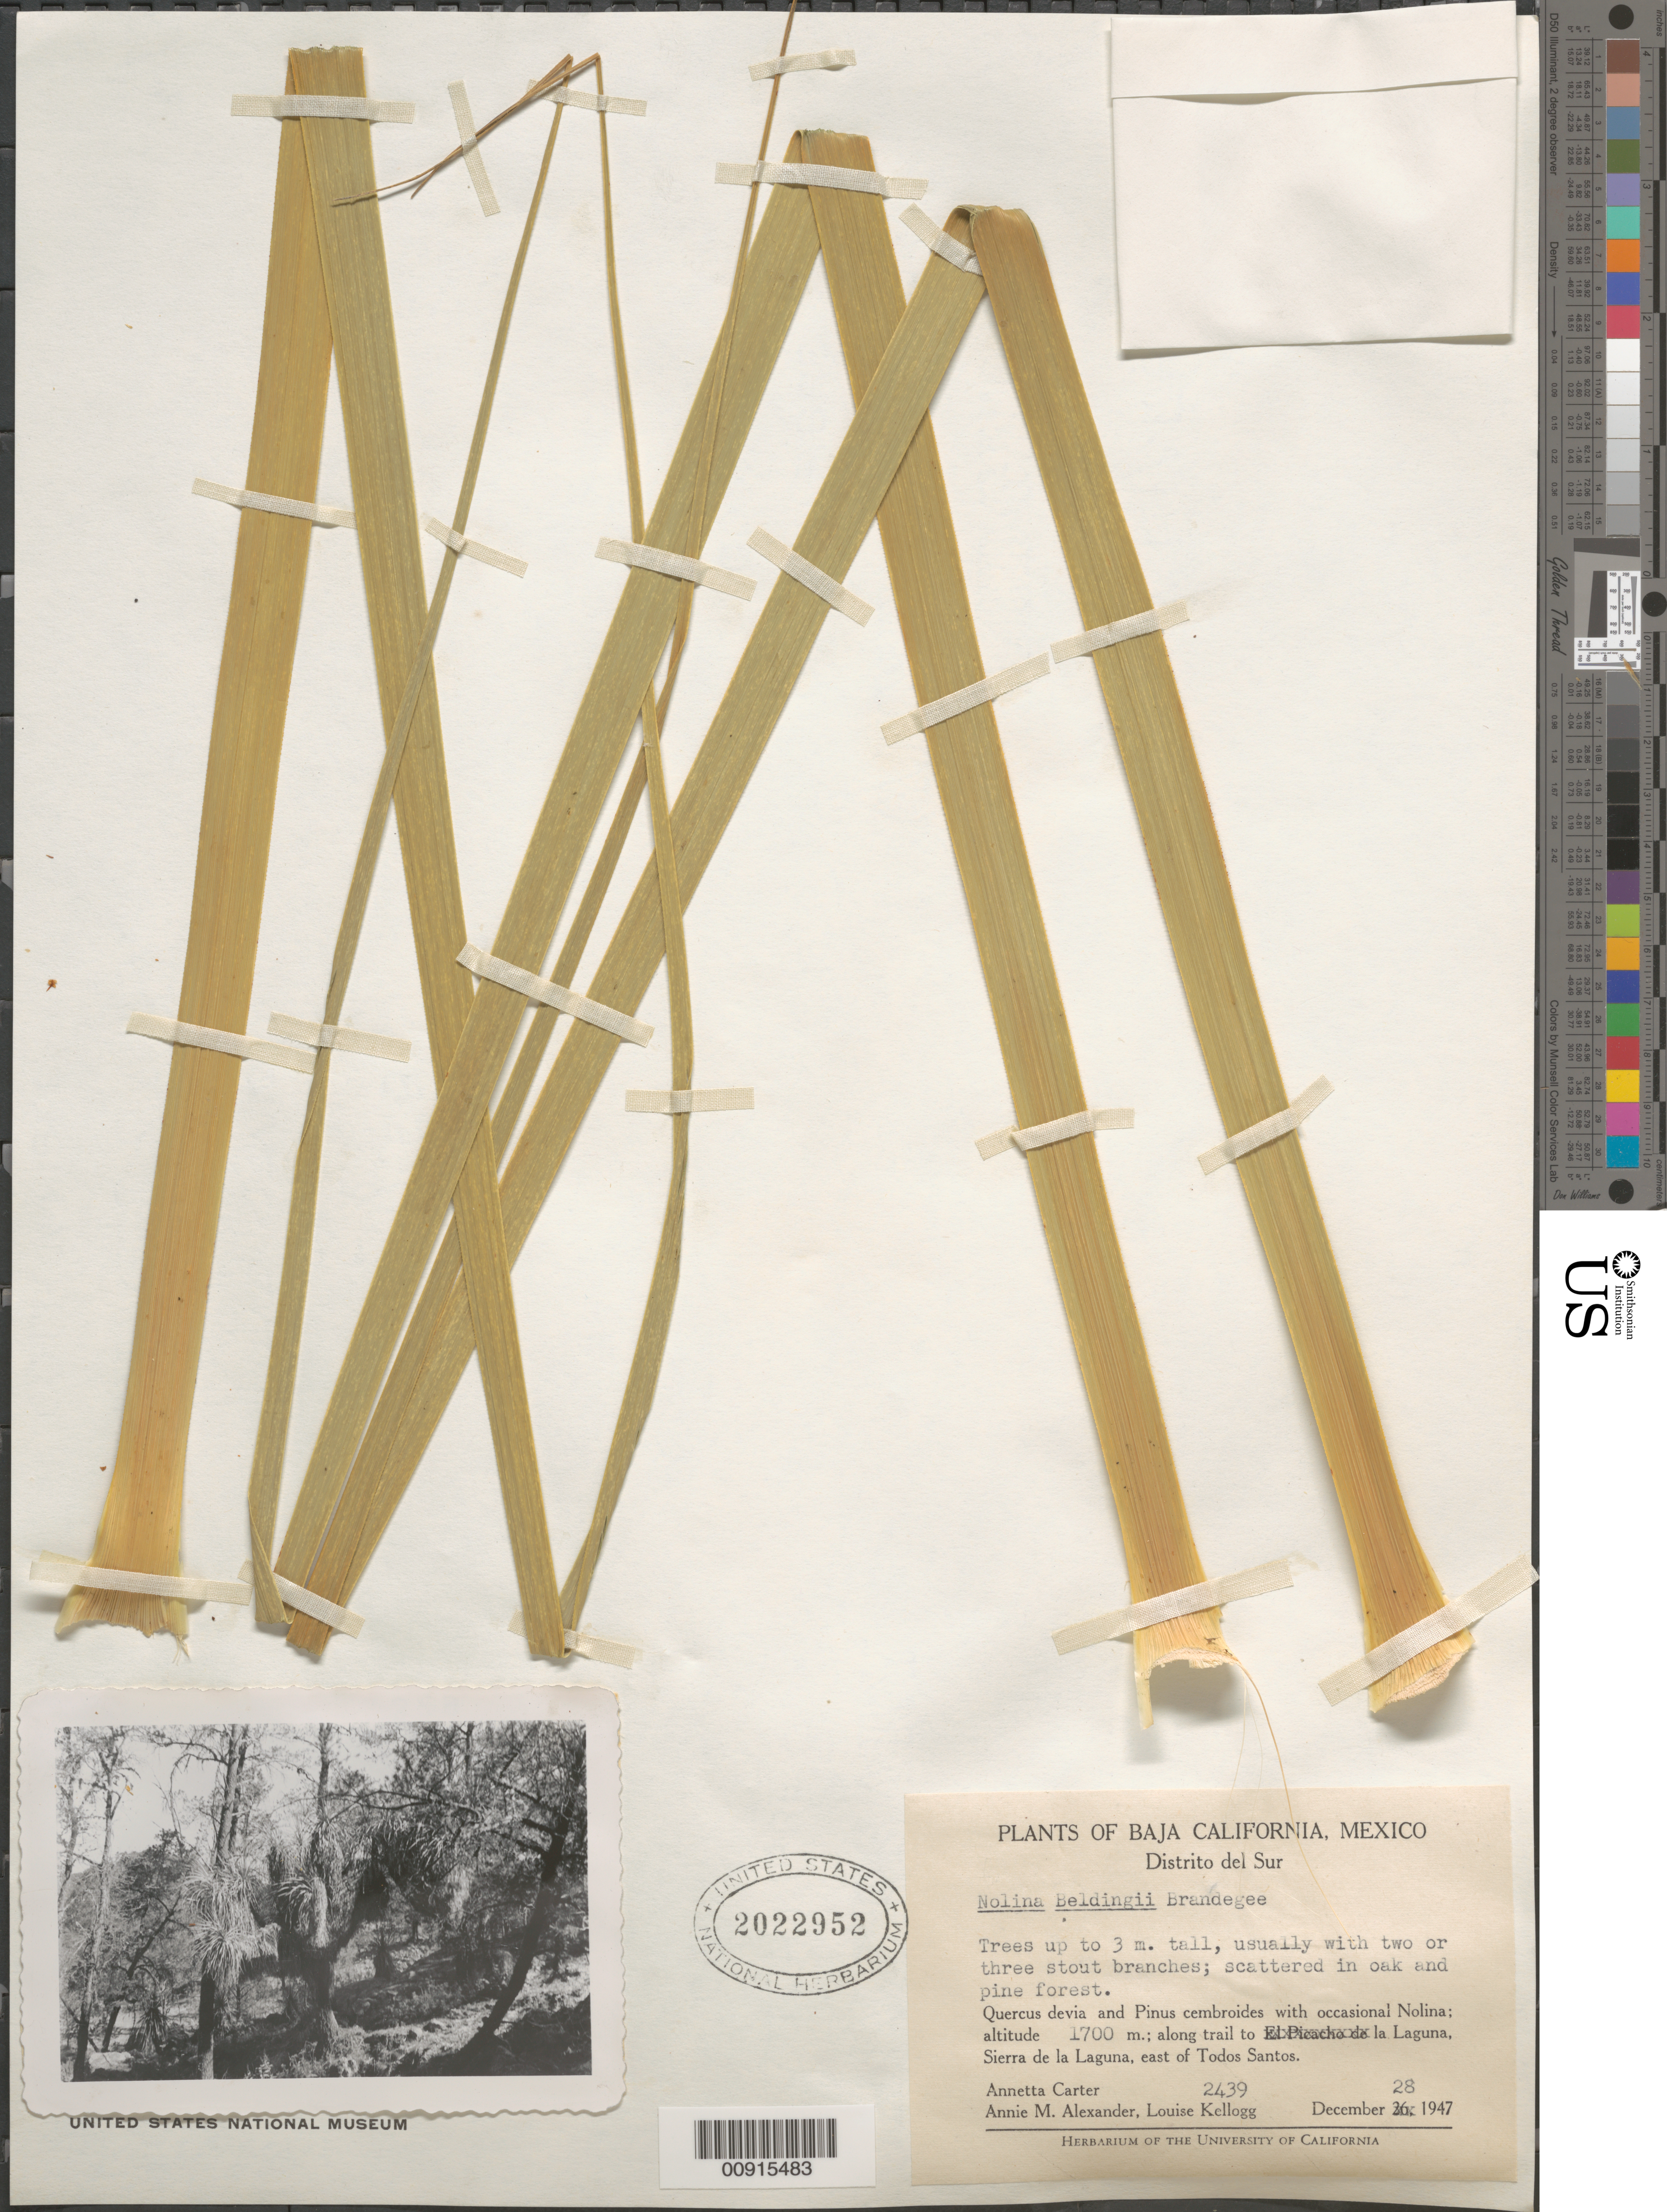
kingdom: Plantae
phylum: Tracheophyta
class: Liliopsida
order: Asparagales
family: Asparagaceae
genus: Nolina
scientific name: Nolina beldingii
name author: Brandegee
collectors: A. Carter, A. M. Alexander & L. Kellogg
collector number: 2439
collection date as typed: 28 Dec 1947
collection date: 1947-12-28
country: Mexico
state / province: Baja California Sur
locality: Along trail to La Laguna, Sierra de la Laguna, east of Todos Santos. Baja California Distrito del Sur.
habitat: Scattered in oak and pine forest. Quercus devia and Pinus cembroides with occasional Nolina.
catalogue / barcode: US 2022952